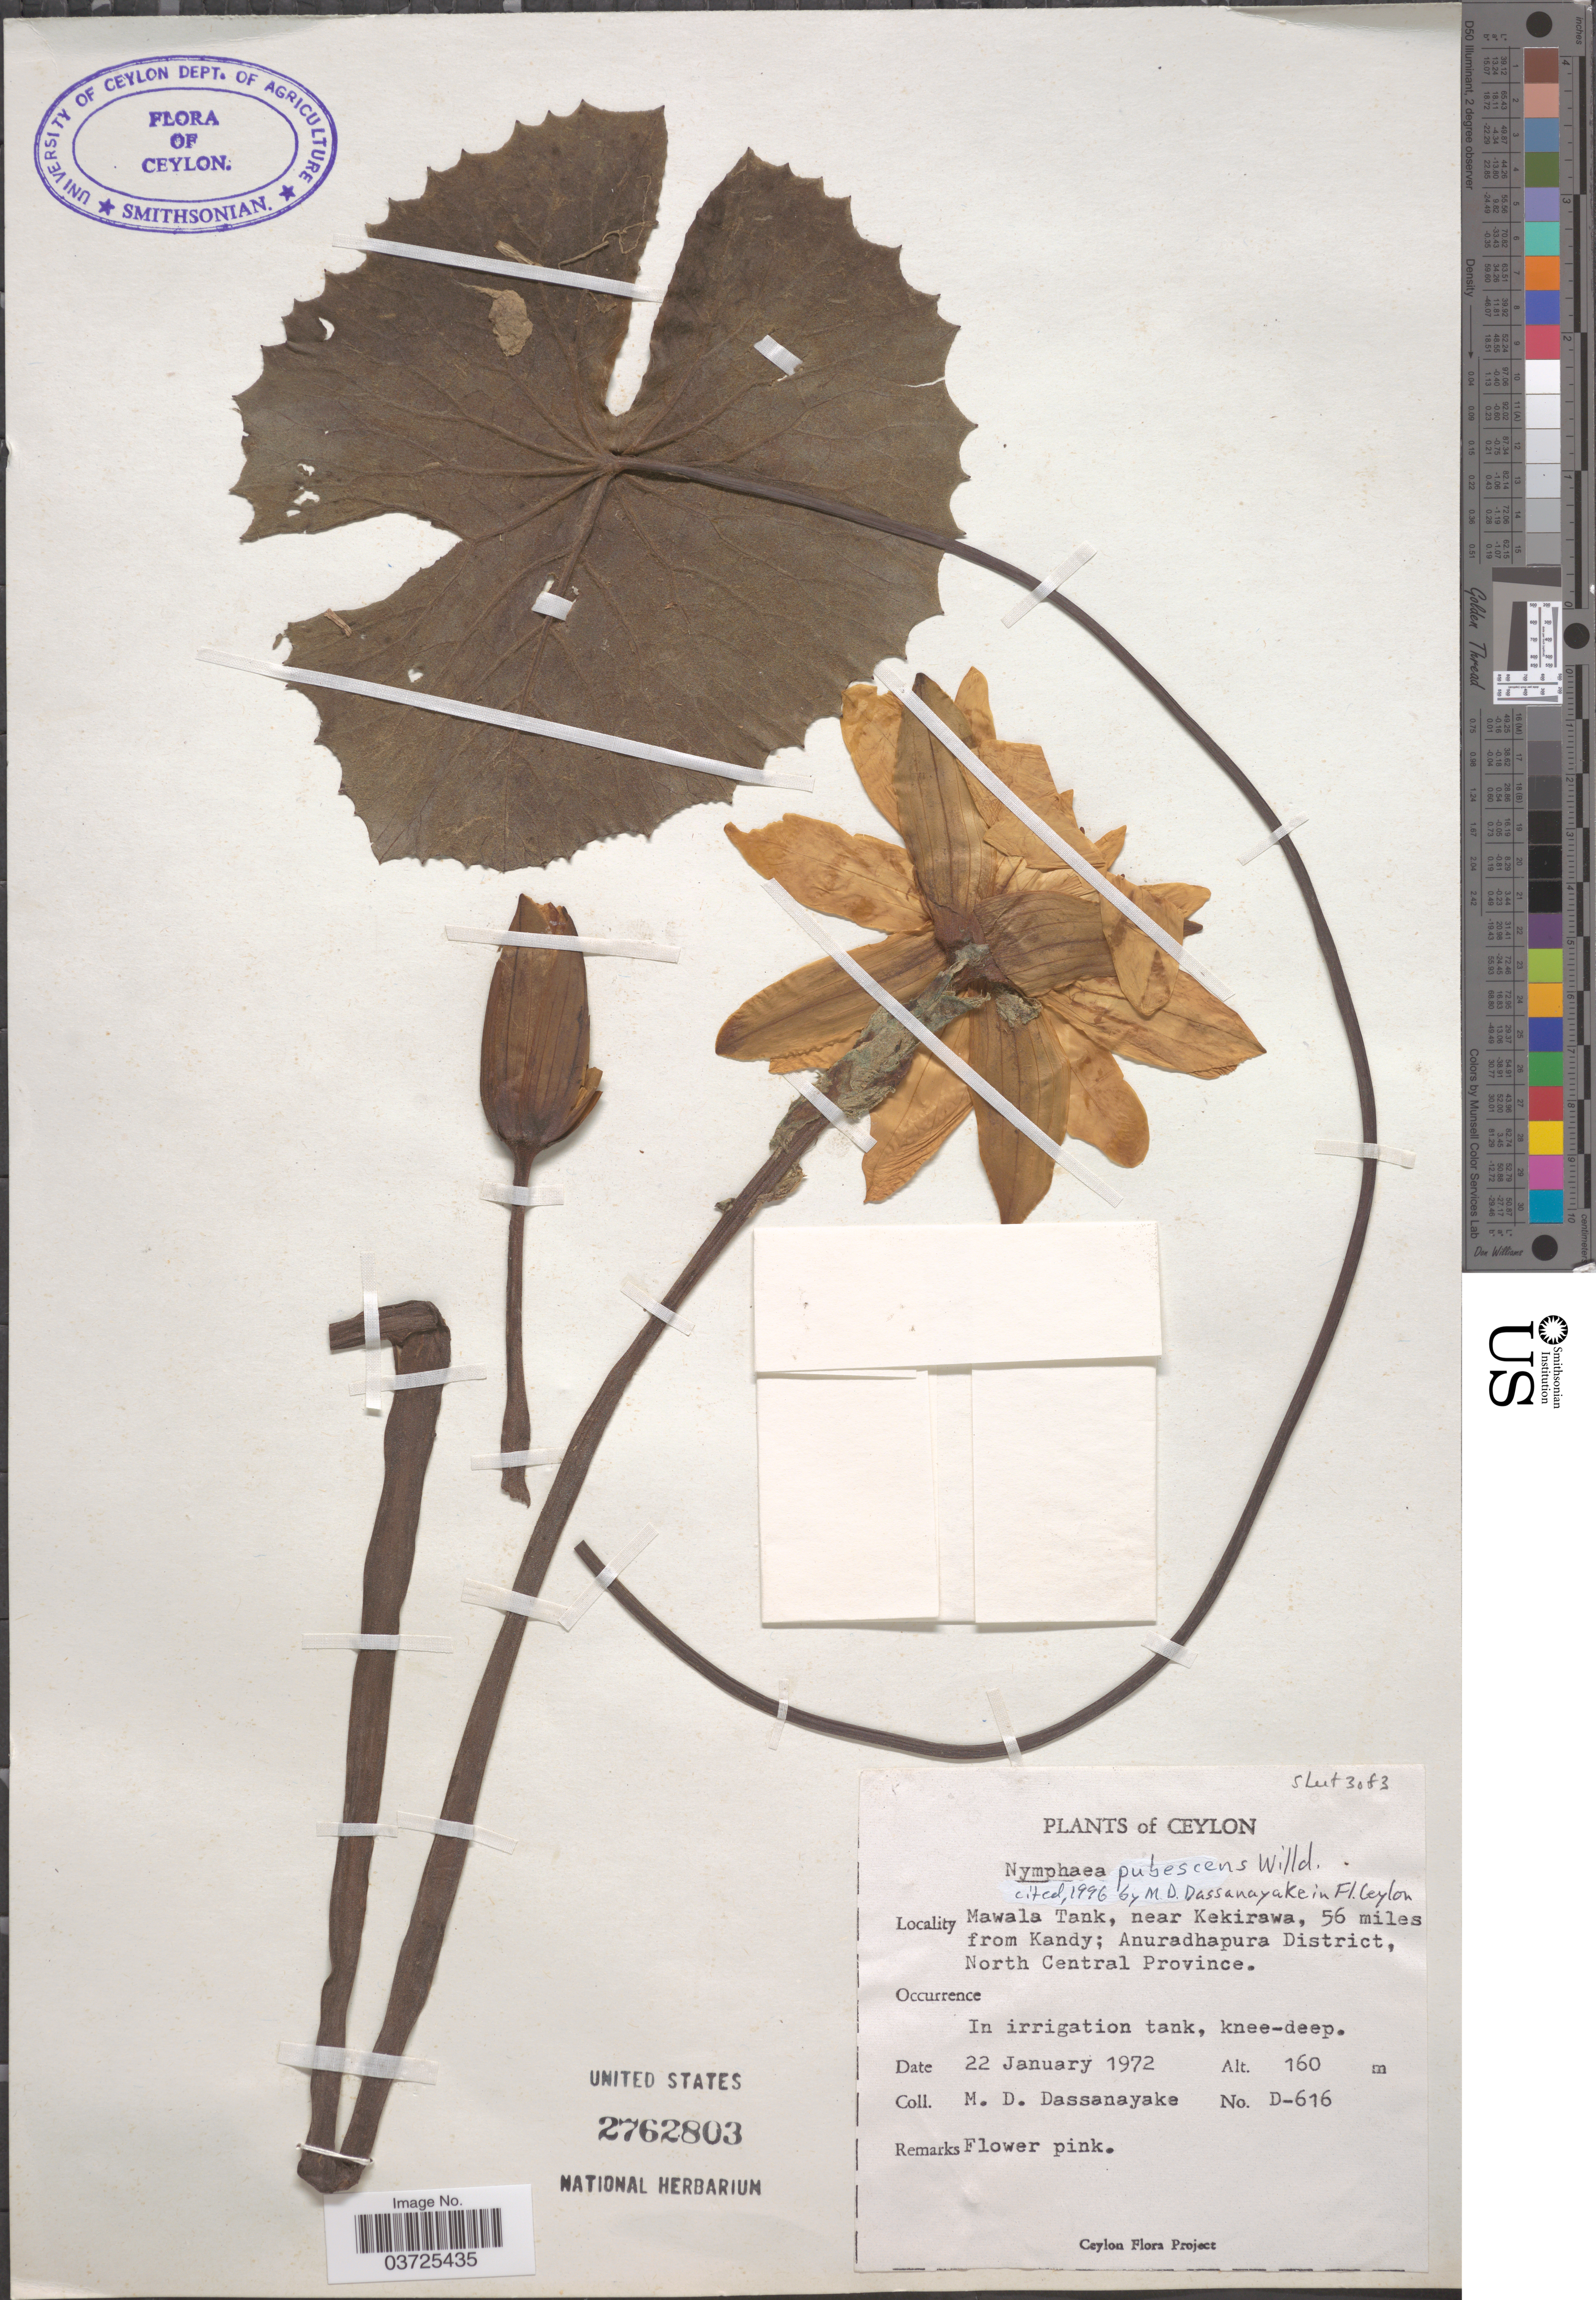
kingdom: Plantae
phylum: Tracheophyta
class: Magnoliopsida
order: Nymphaeales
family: Nymphaeaceae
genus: Nymphaea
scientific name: Nymphaea pubescens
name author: Willd.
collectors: M. D. Dassanayake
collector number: D-616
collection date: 1972-01-22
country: Sri Lanka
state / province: North Central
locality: Ceylon. Mawala Tank, near Kekirawa, 56 miles from Kandy; Anuradhapura District.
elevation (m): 160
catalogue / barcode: US 2762803